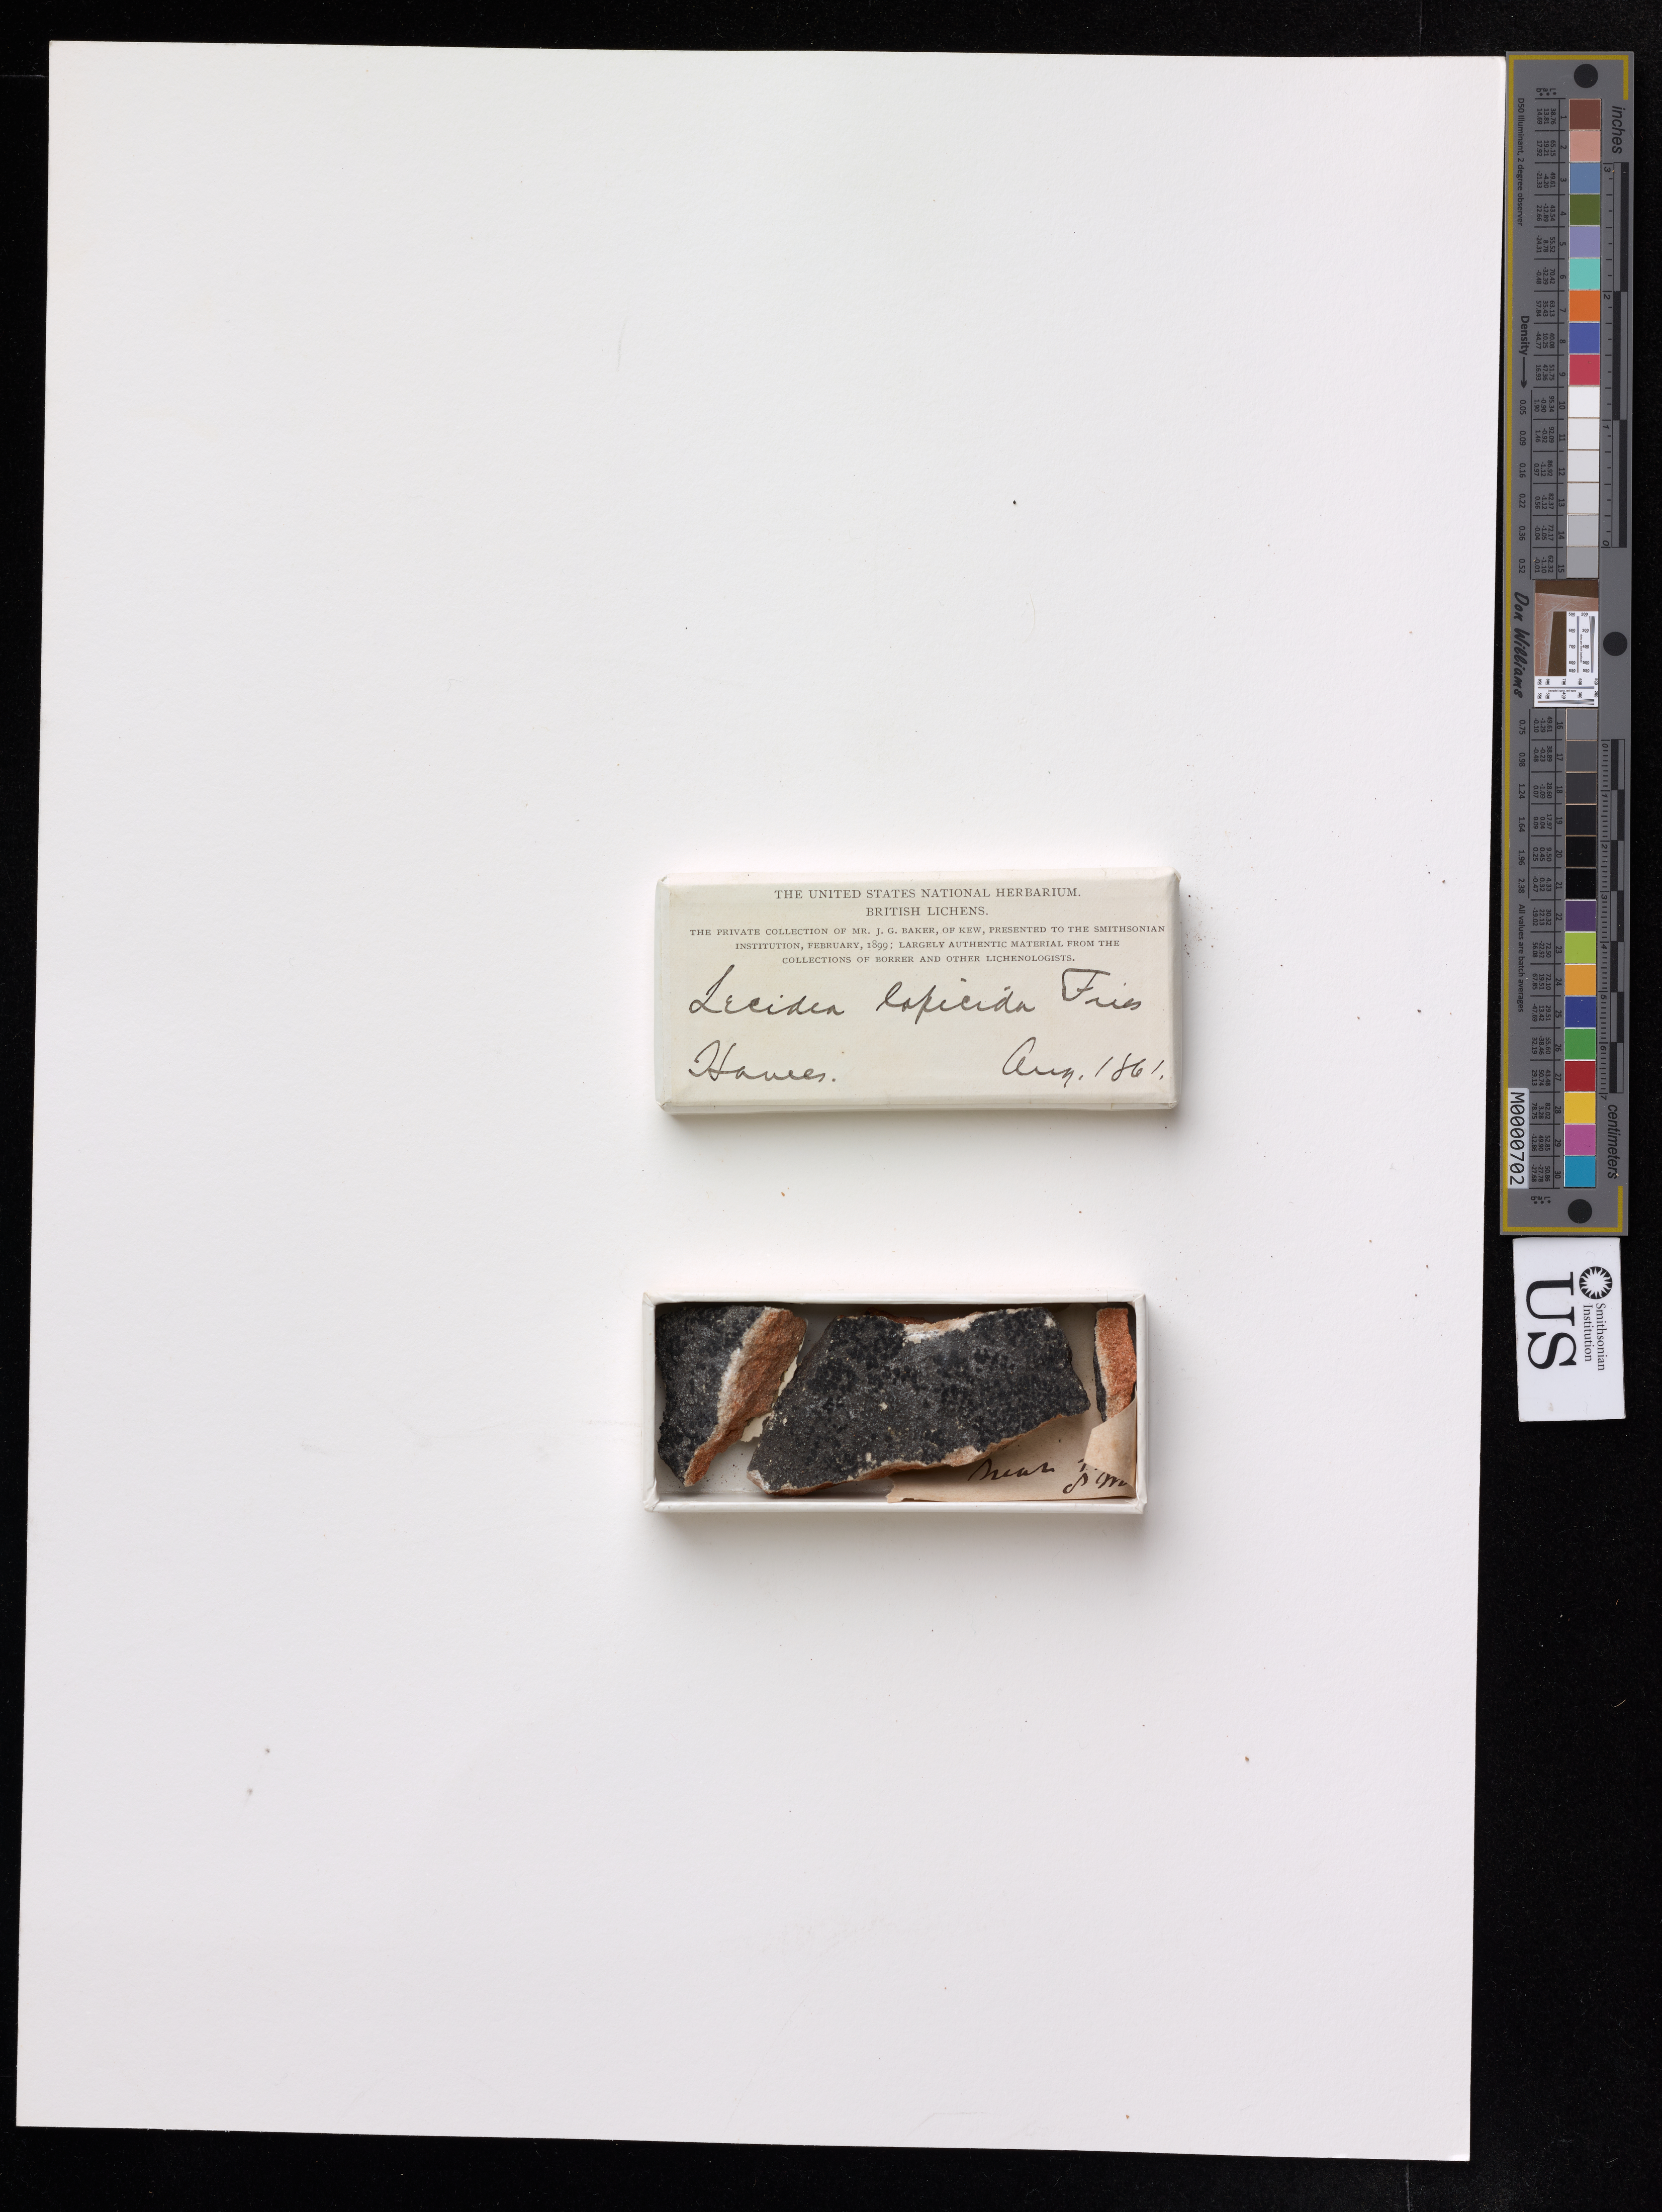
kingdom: Fungi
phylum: Ascomycota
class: Lecanoromycetes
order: Lecideales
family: Lecideaceae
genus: Lecidea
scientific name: Lecidea lapicida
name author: (Ach.) Ach.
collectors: ex herb. J.G. Baker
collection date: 1861-08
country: United Kingdom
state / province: England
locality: Hawes